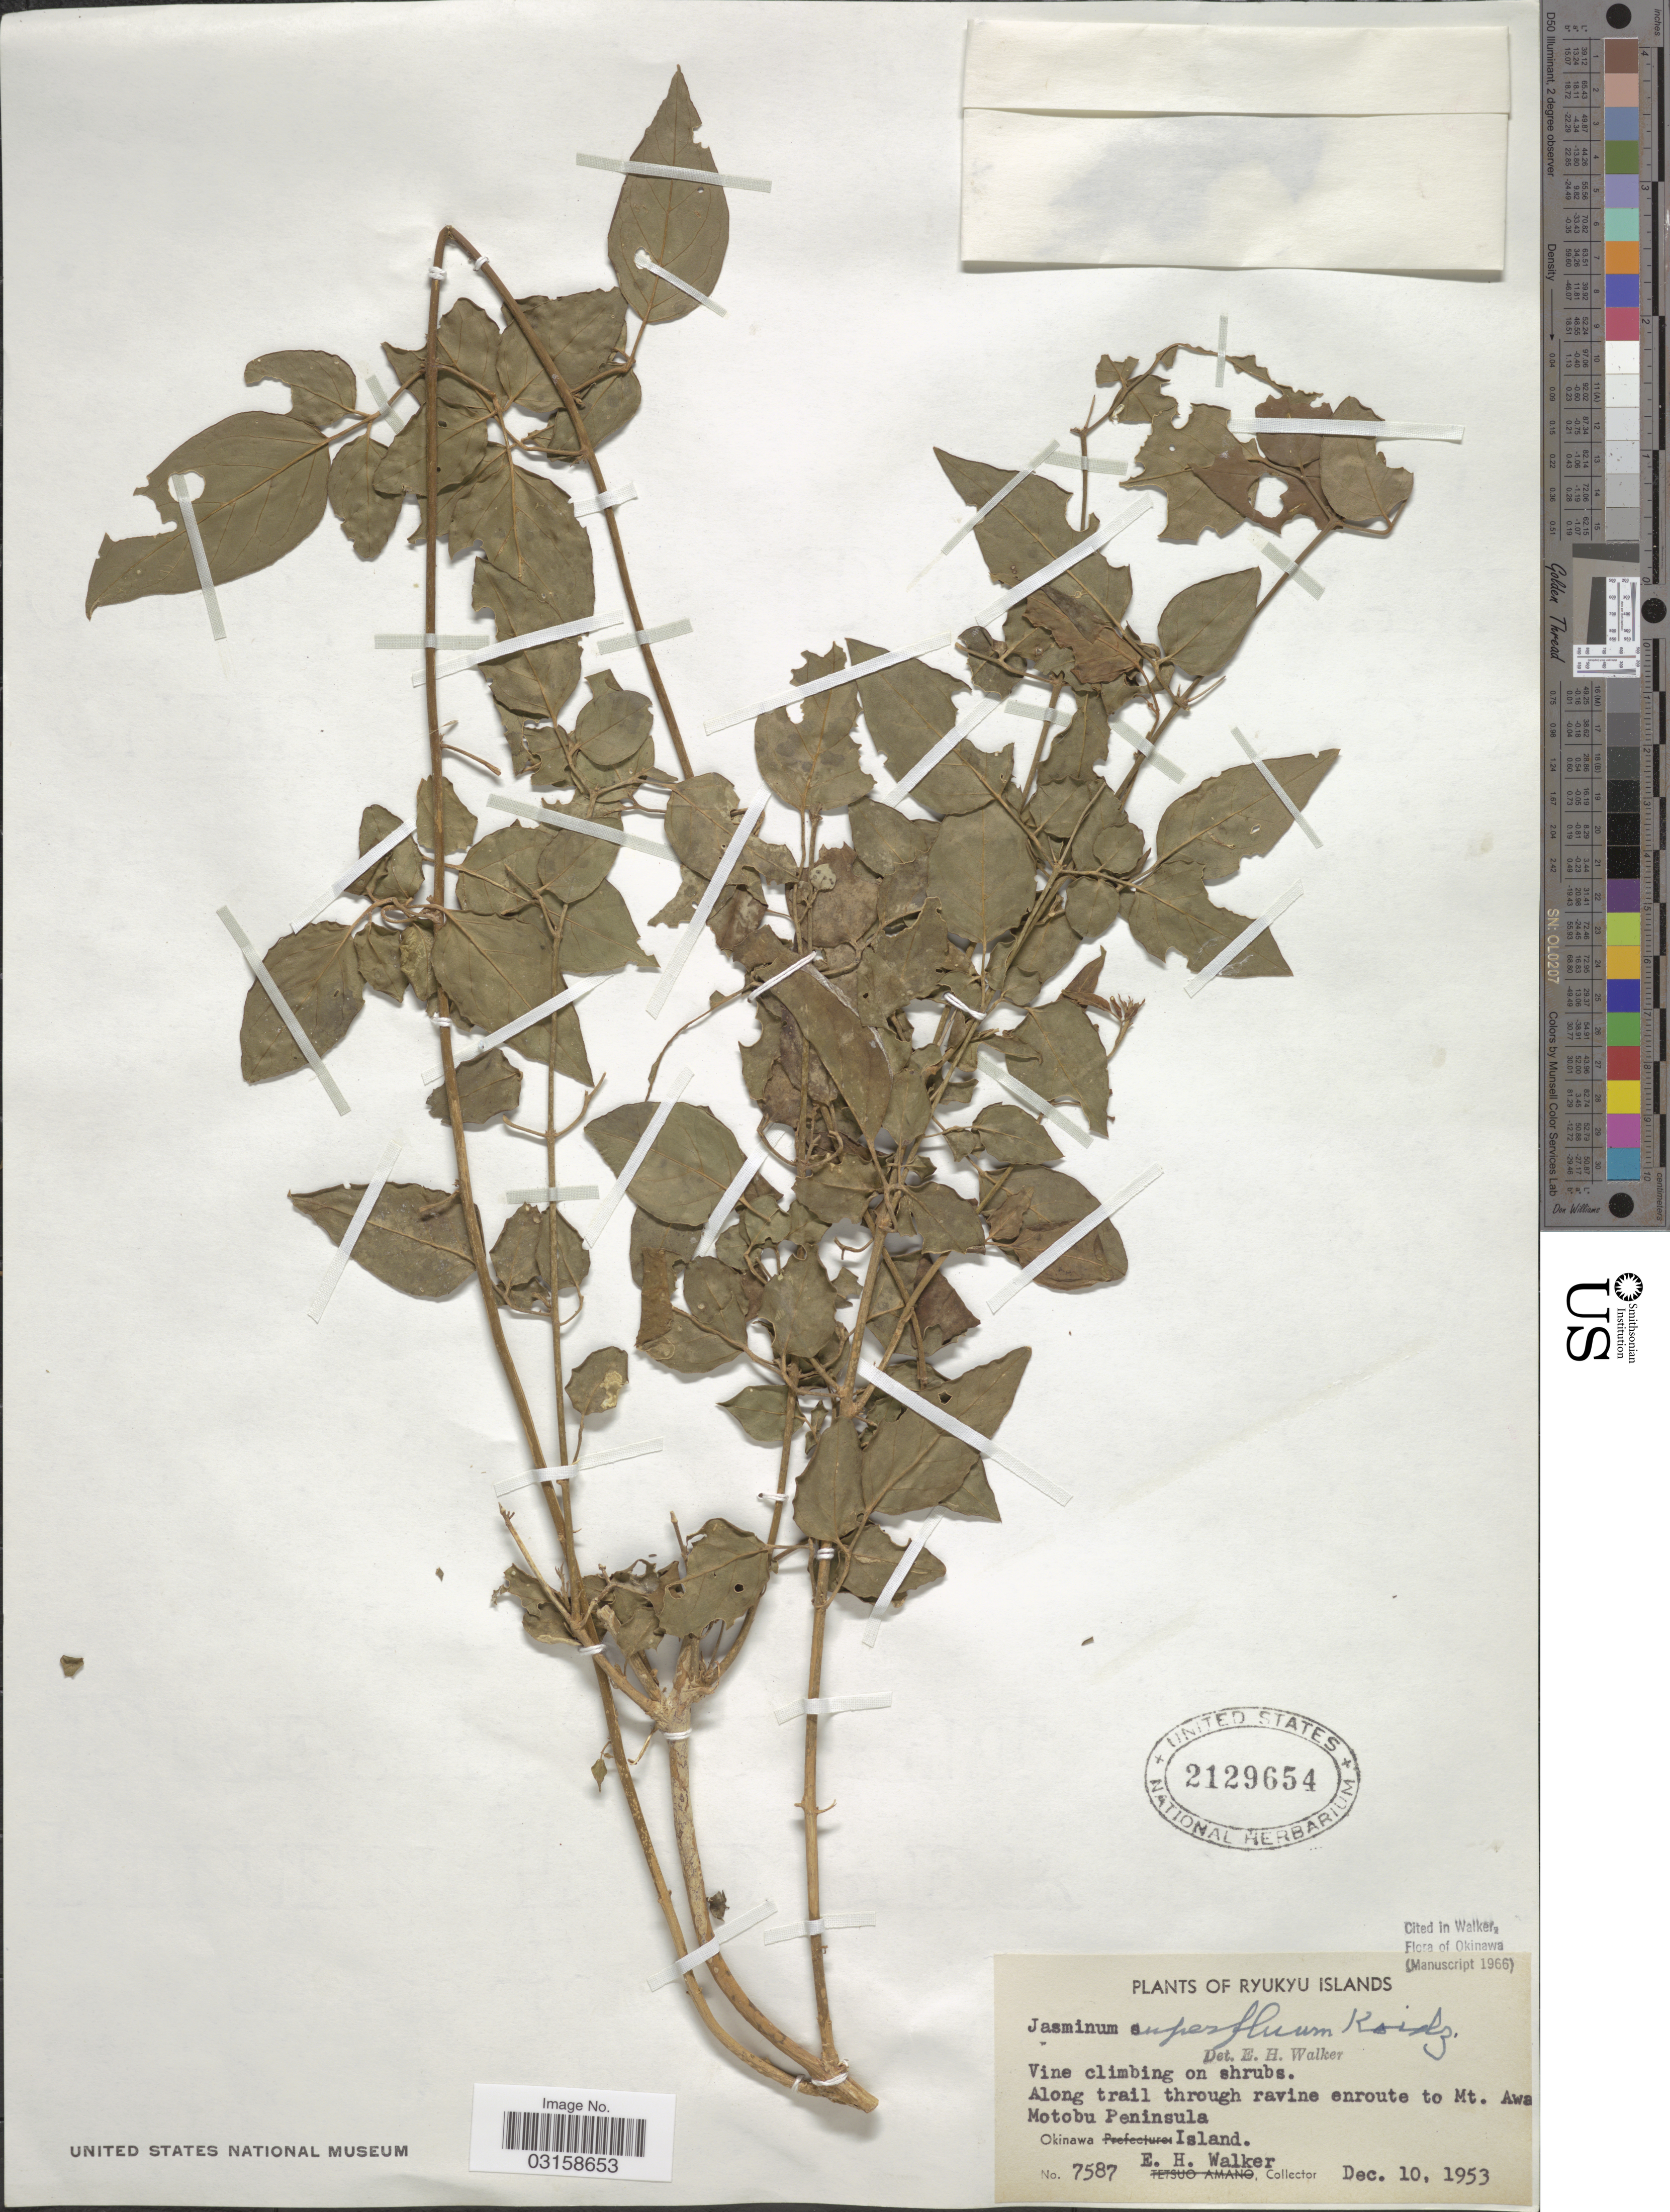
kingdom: Plantae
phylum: Tracheophyta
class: Magnoliopsida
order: Lamiales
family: Oleaceae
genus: Jasminum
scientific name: Jasminum superfluum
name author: Koidz.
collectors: E. H. Walker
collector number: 7587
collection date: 1953-12-10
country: Japan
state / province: Okinawa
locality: Ryukyu Islands. Along trail through ravine enroute to Mt. Awa [illegible text] Motobu Peninsula.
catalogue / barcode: US 2129654